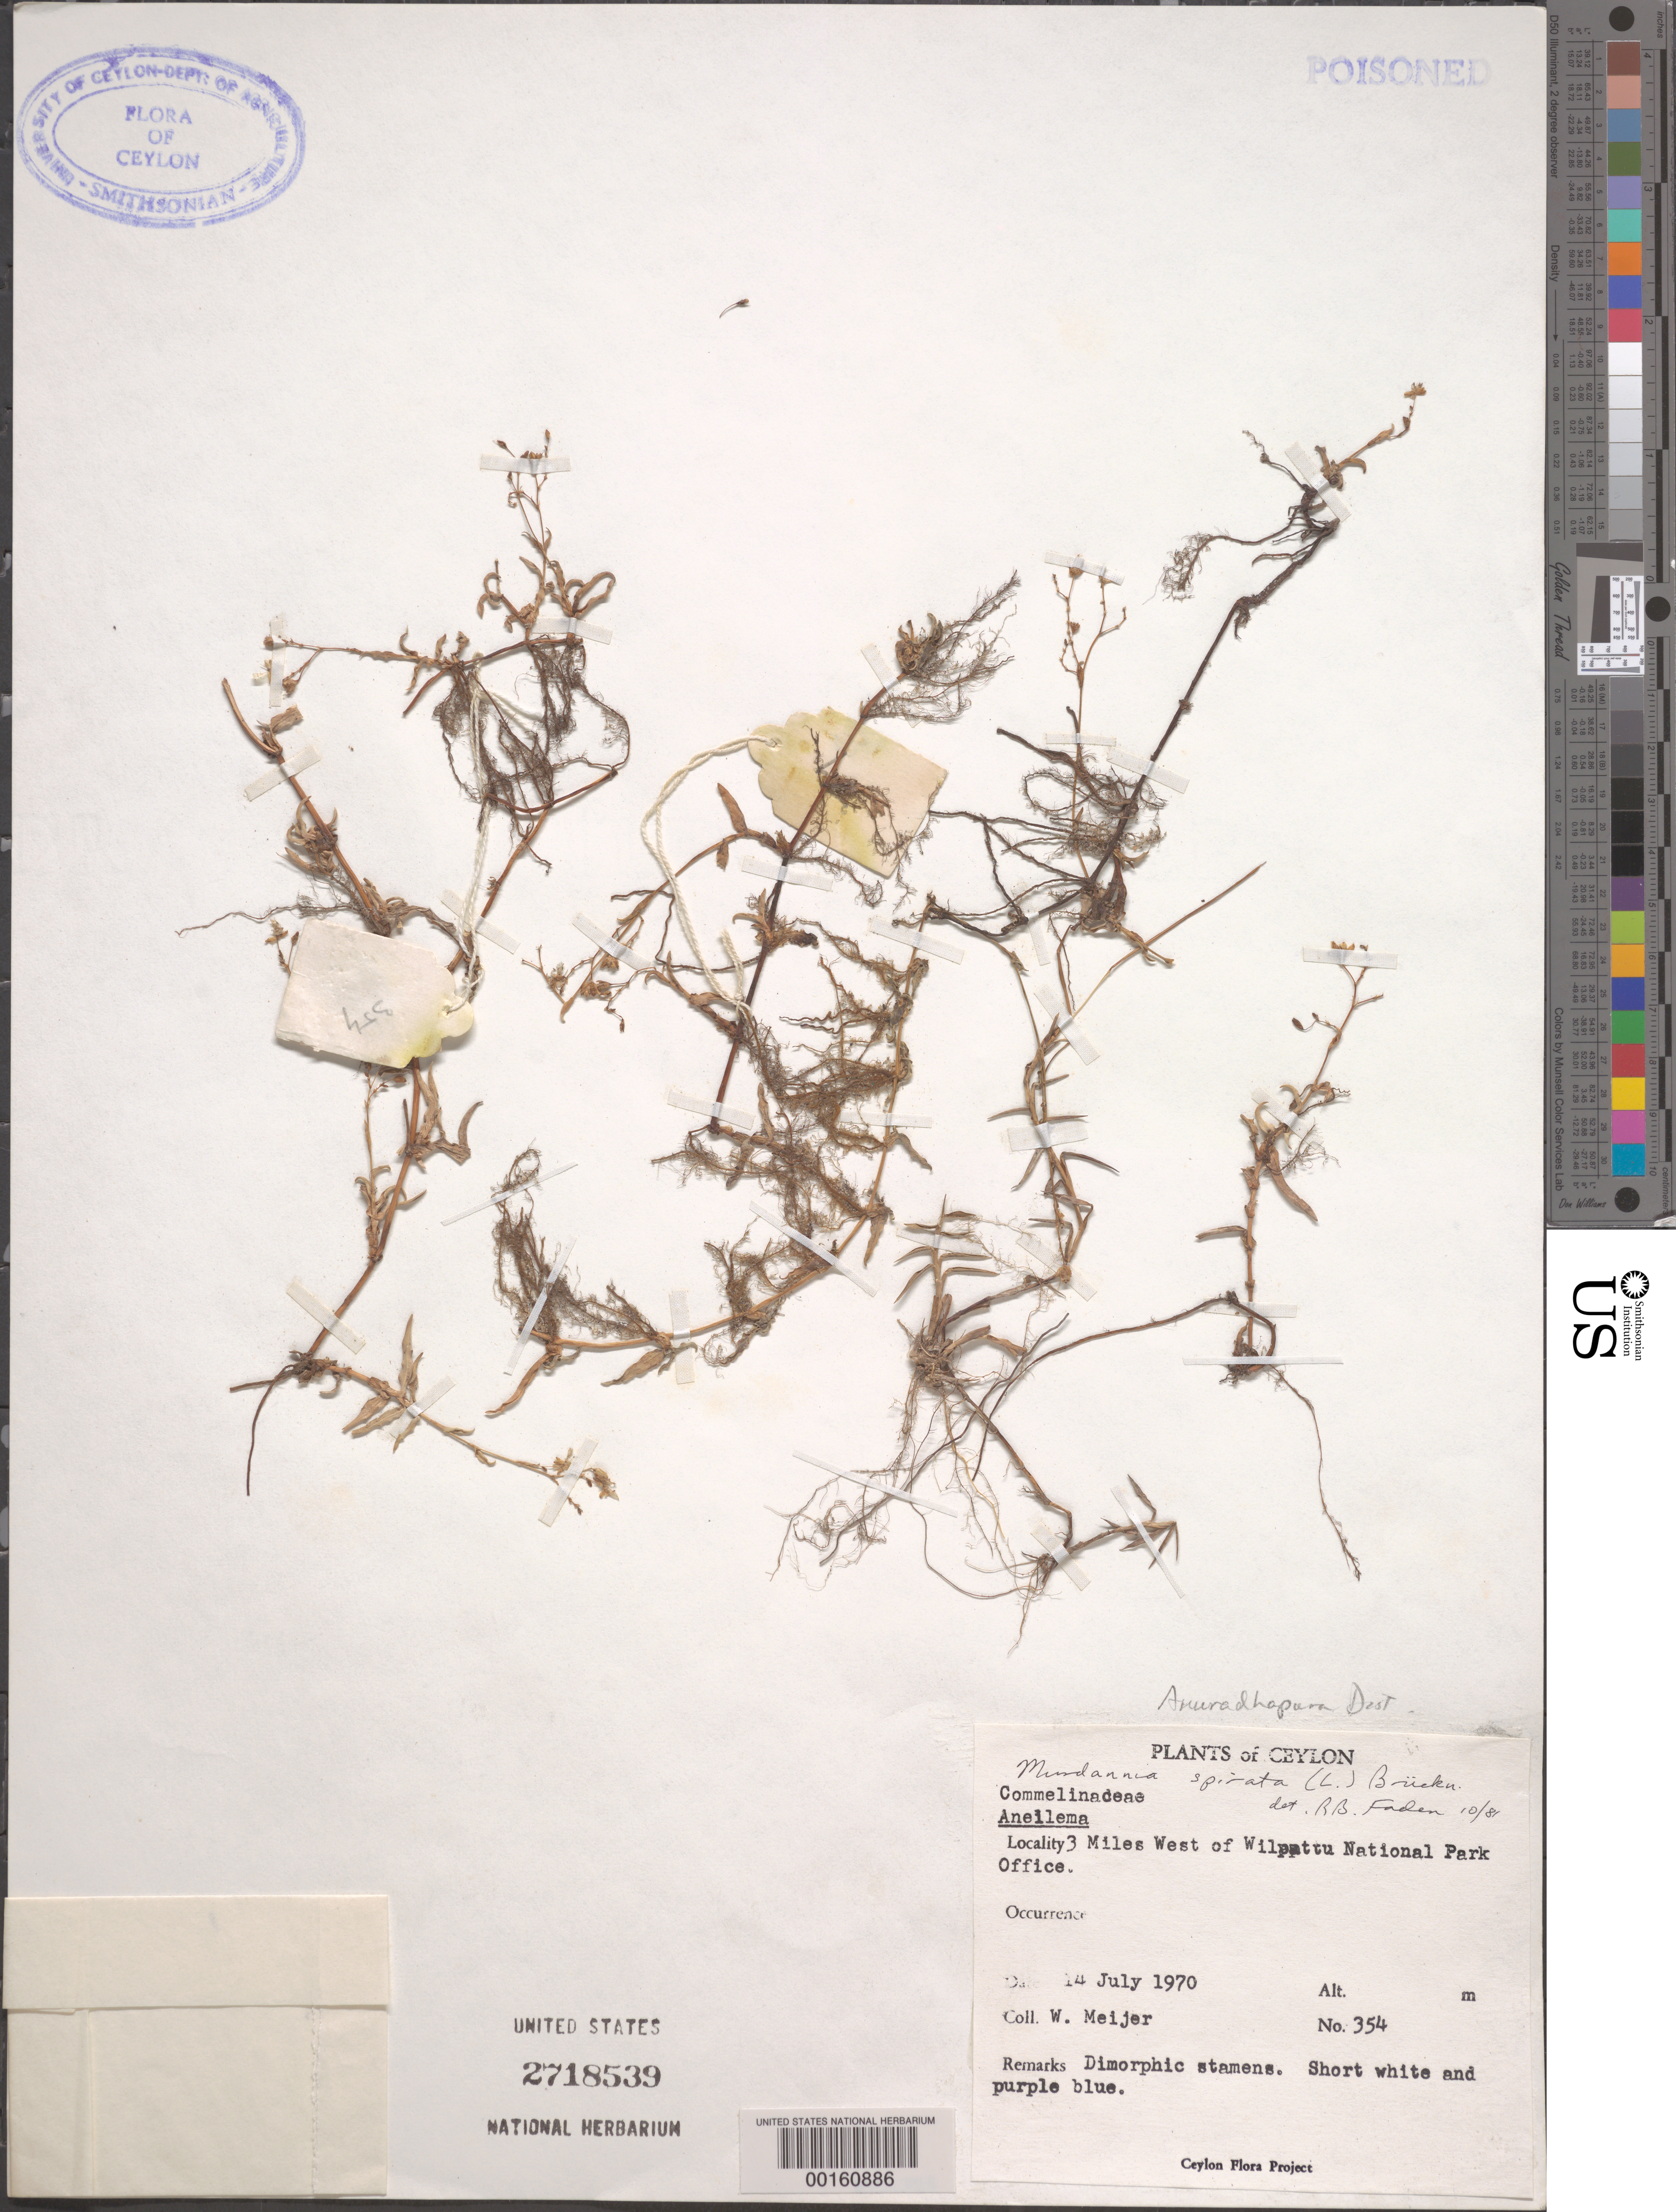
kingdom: Plantae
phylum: Tracheophyta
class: Liliopsida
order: Commelinales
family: Commelinaceae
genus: Murdannia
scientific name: Murdannia spirata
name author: (L.) G. Brückn.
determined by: Faden, Robert B., (US), Smithsonian Institution - National Museum of Natural History (UNITED STATES)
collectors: W. Meijer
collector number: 354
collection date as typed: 14 Jul 1970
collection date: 1970-07-14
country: Sri Lanka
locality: W of wilpattu national park office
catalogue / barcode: US 2718539